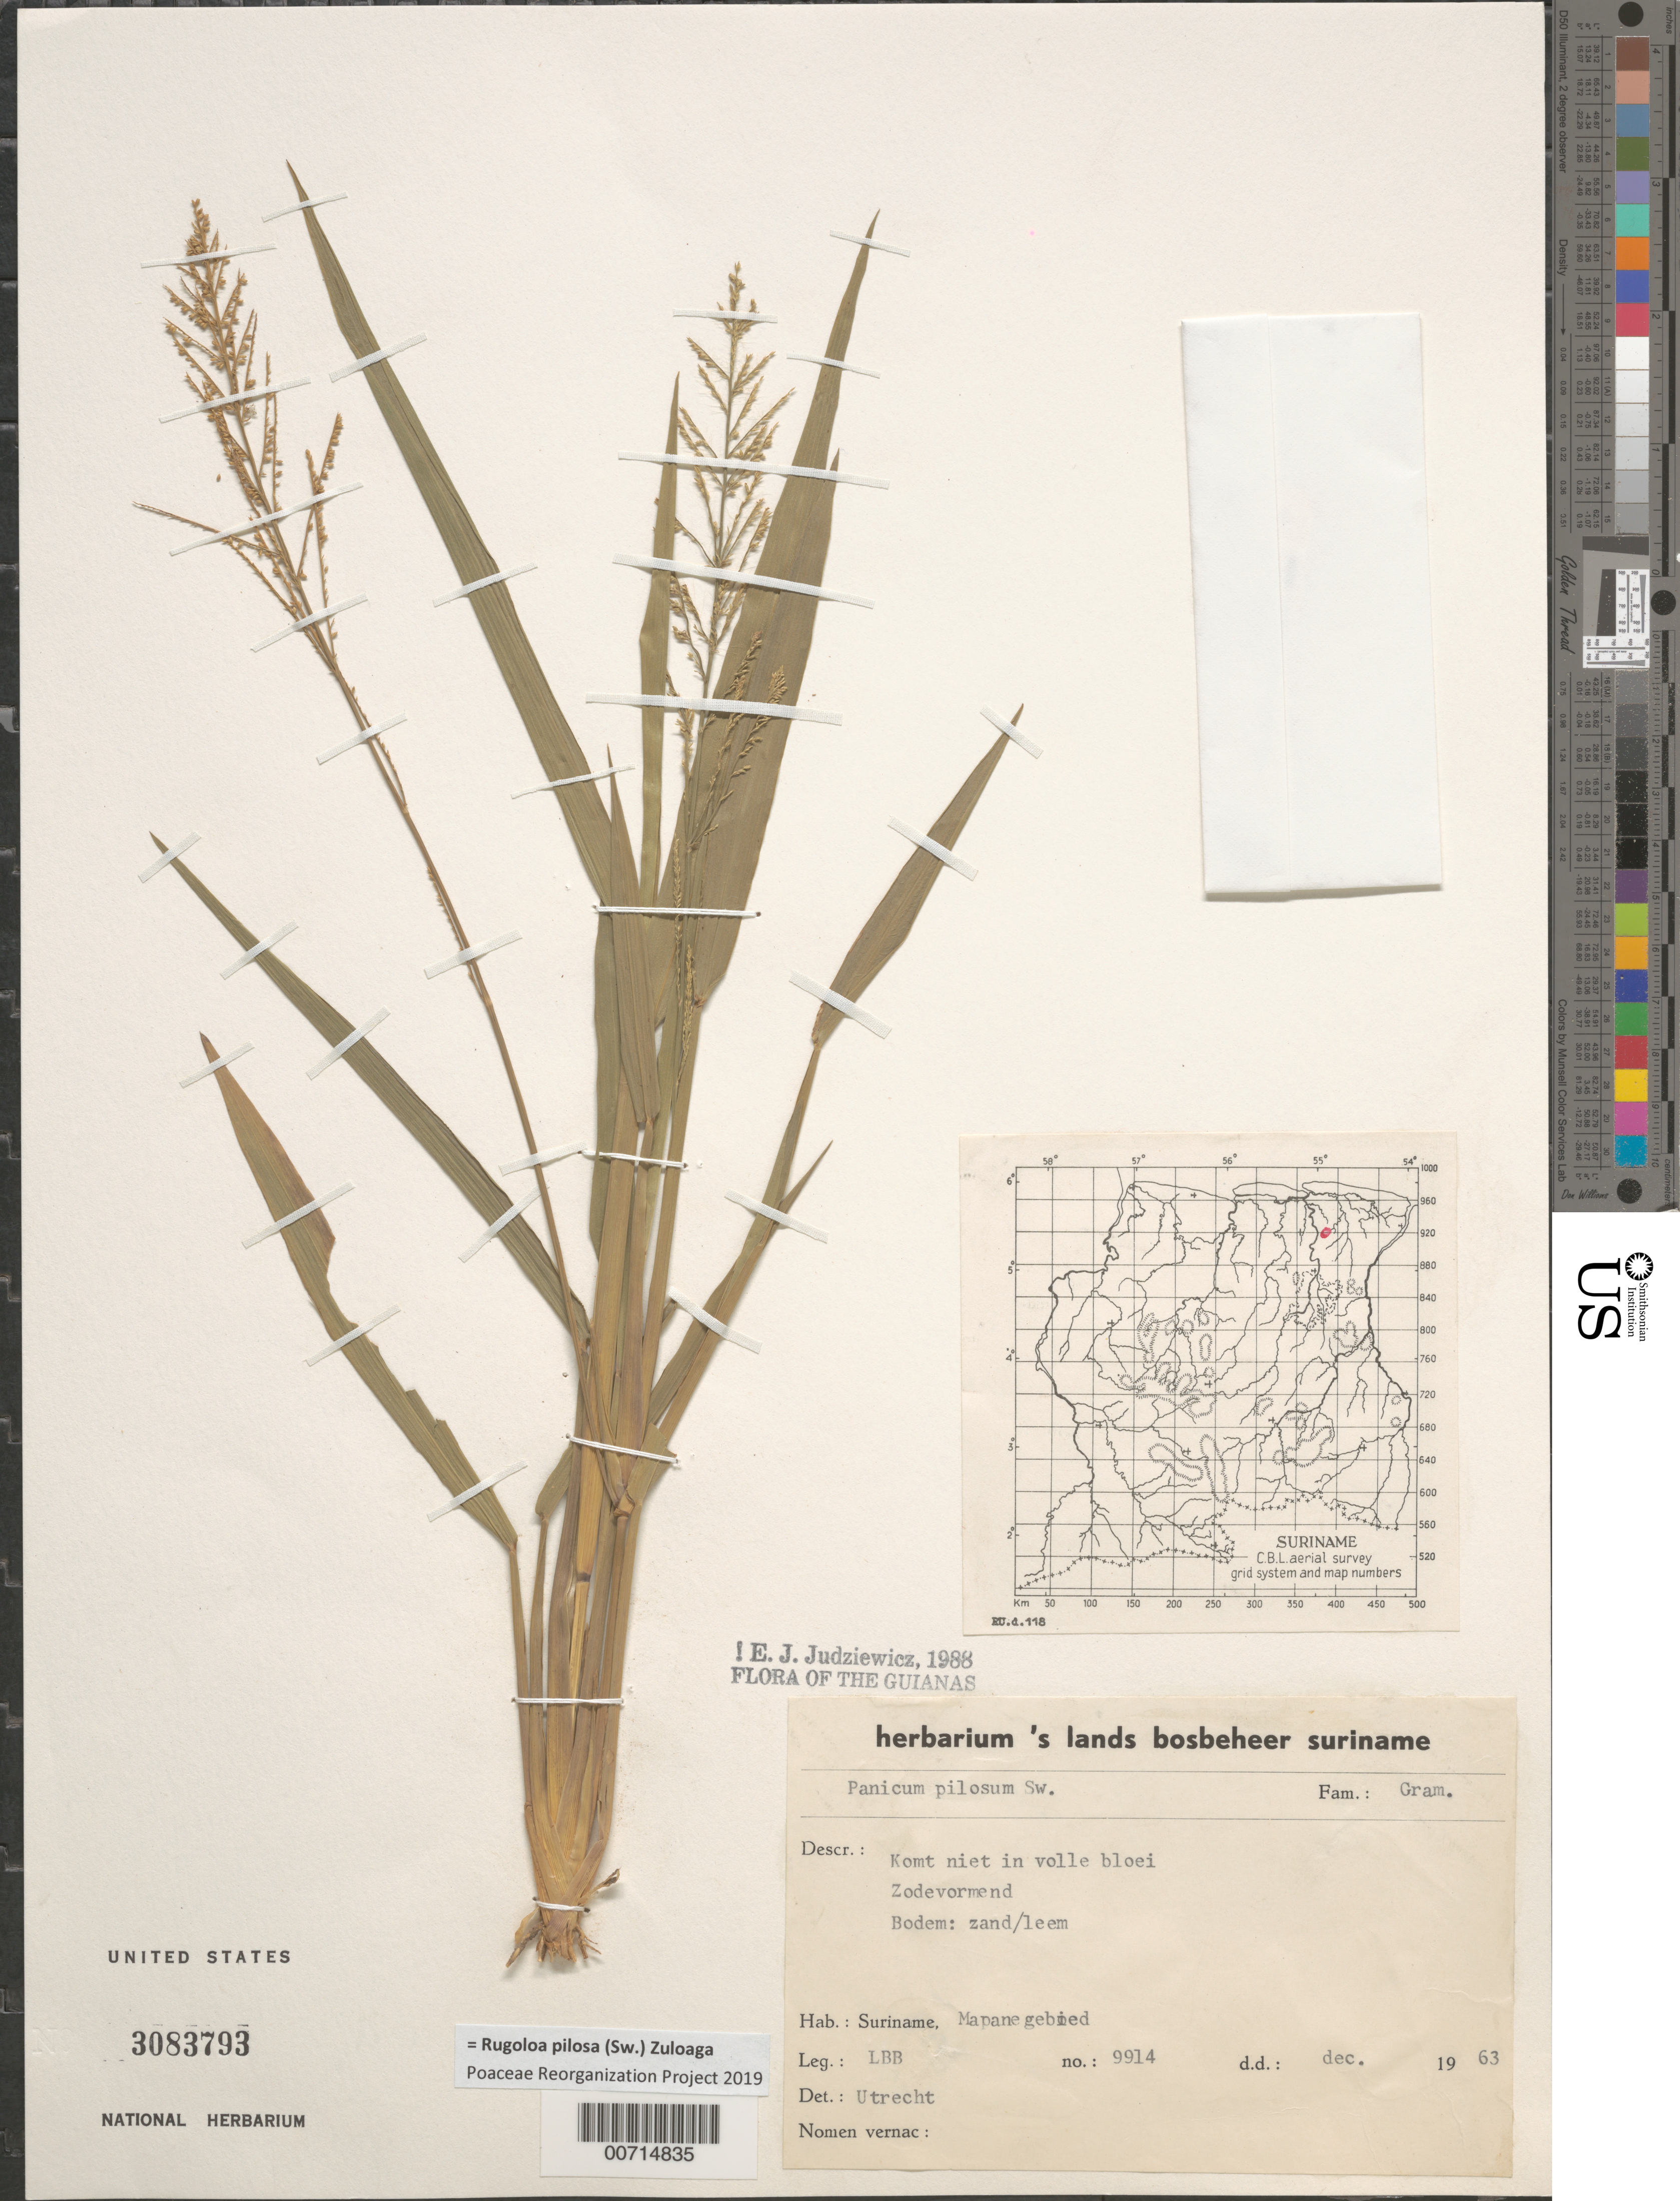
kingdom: Plantae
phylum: Tracheophyta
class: Liliopsida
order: Poales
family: Poaceae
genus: Panicum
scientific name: Panicum pilosum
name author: Sw.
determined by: Utrecht, --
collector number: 9914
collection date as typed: Dec-63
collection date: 1963-12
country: Suriname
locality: Jodensavanne-Mapane kreek area, Kamp 8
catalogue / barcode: US 3083793